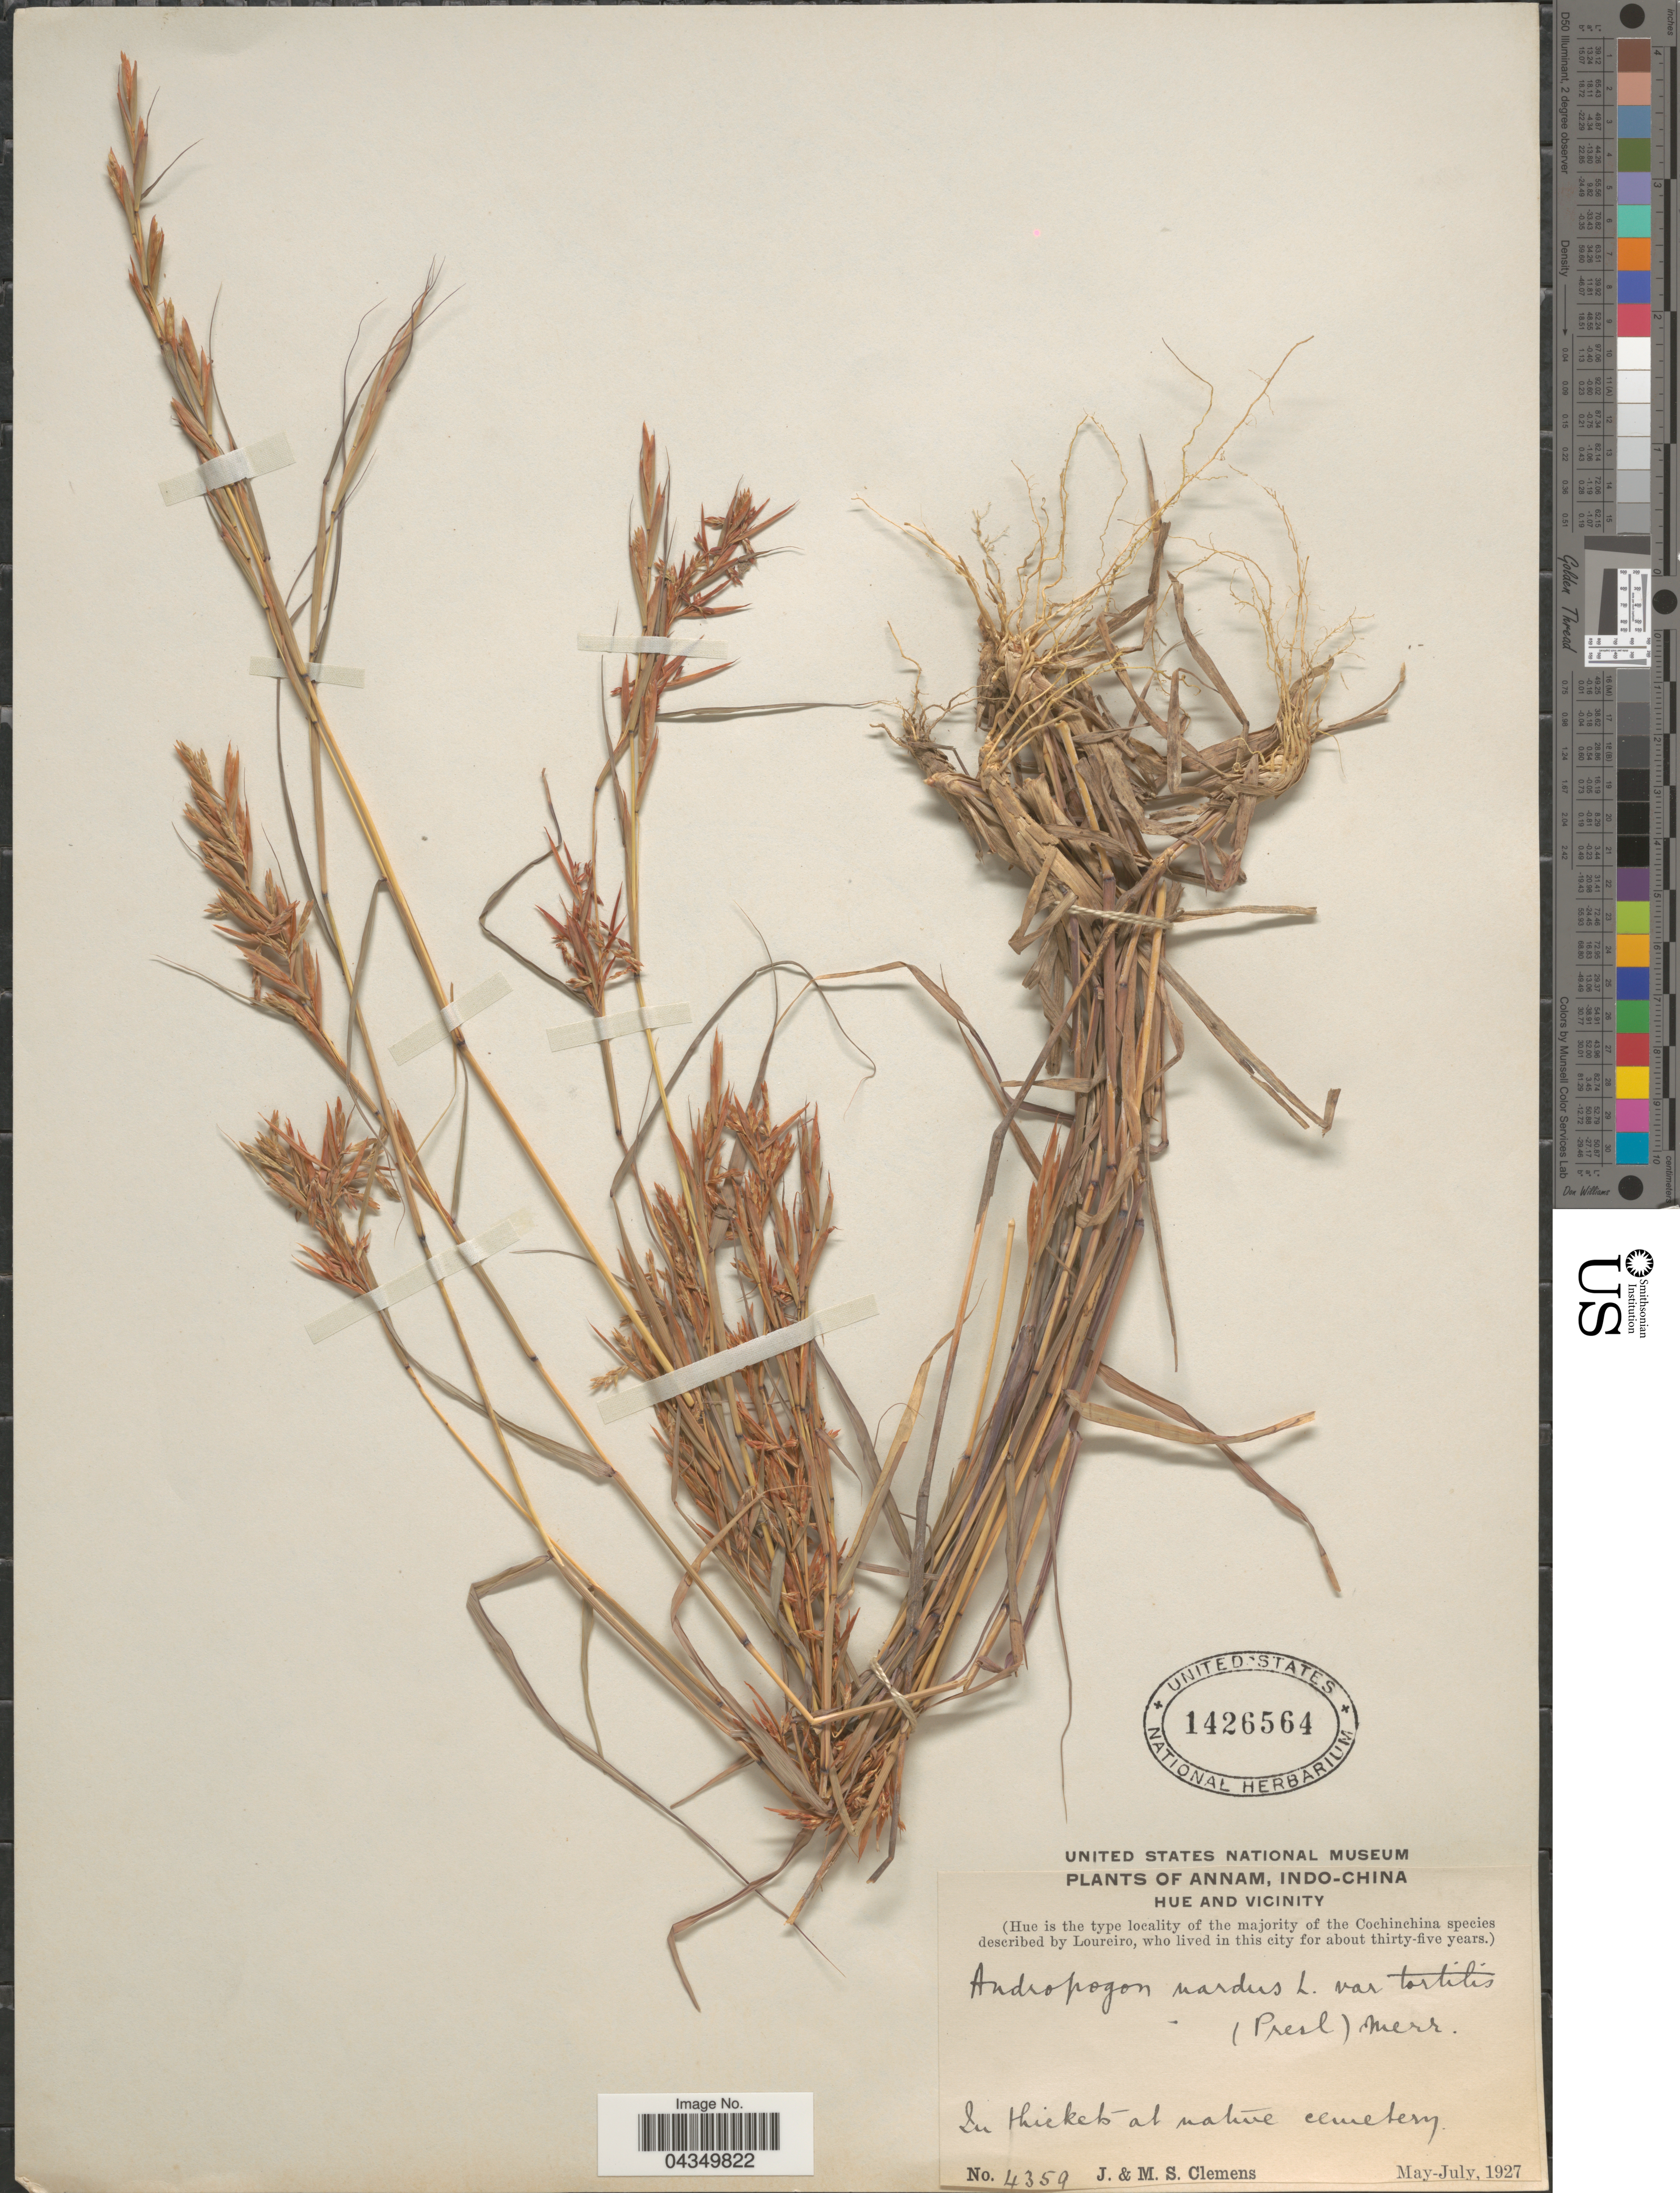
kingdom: Plantae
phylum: Tracheophyta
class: Liliopsida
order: Poales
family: Poaceae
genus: Cymbopogon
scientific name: Cymbopogon caesius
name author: (Nees ex Hook. & Arn.) Stapf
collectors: J. Clemens & M. S. Clemens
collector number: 4359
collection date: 1927-05/1927-07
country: Vietnam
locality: Annam. Hue and Vicinity. At native cemetery.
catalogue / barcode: US 1426564